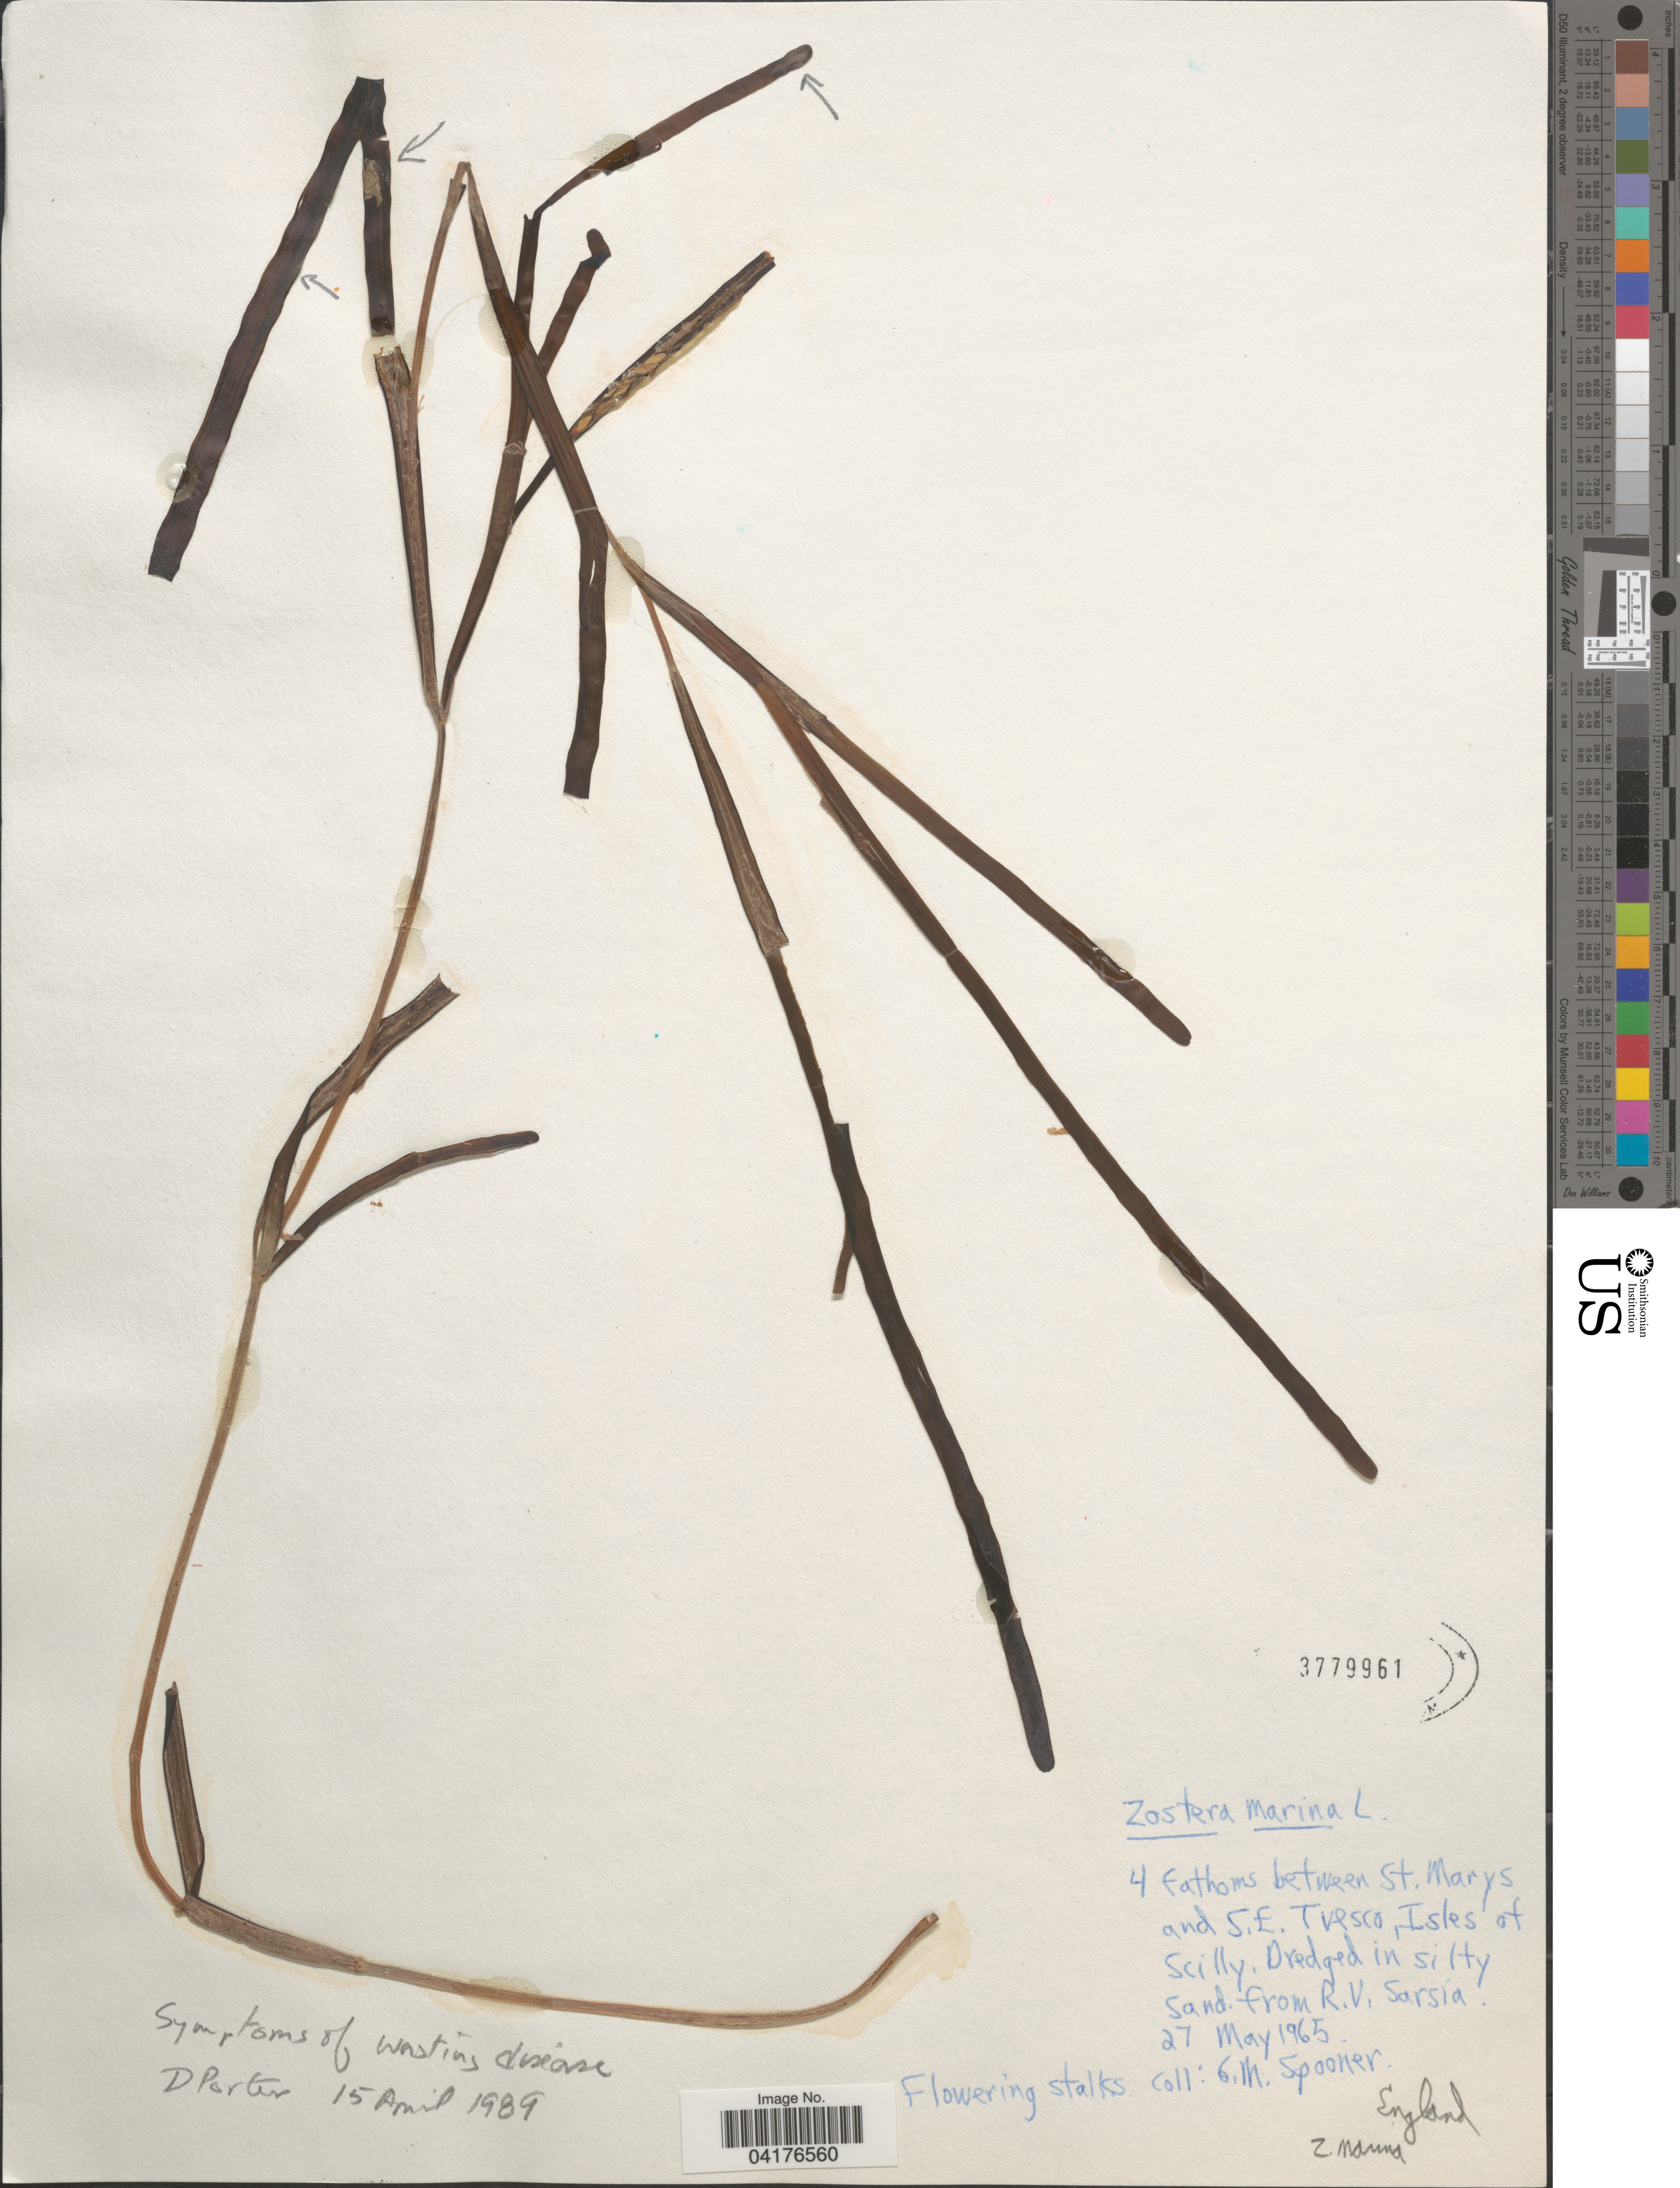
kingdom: Plantae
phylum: Tracheophyta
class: Liliopsida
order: Alismatales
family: Zosteraceae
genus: Zostera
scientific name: Zostera marina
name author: L.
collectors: G. Spooner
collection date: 1965-05-27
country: United Kingdom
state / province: England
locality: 4 fathoms between St. Marys and S.E. Tresco, Isles of Scilly.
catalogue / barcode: US 3779961